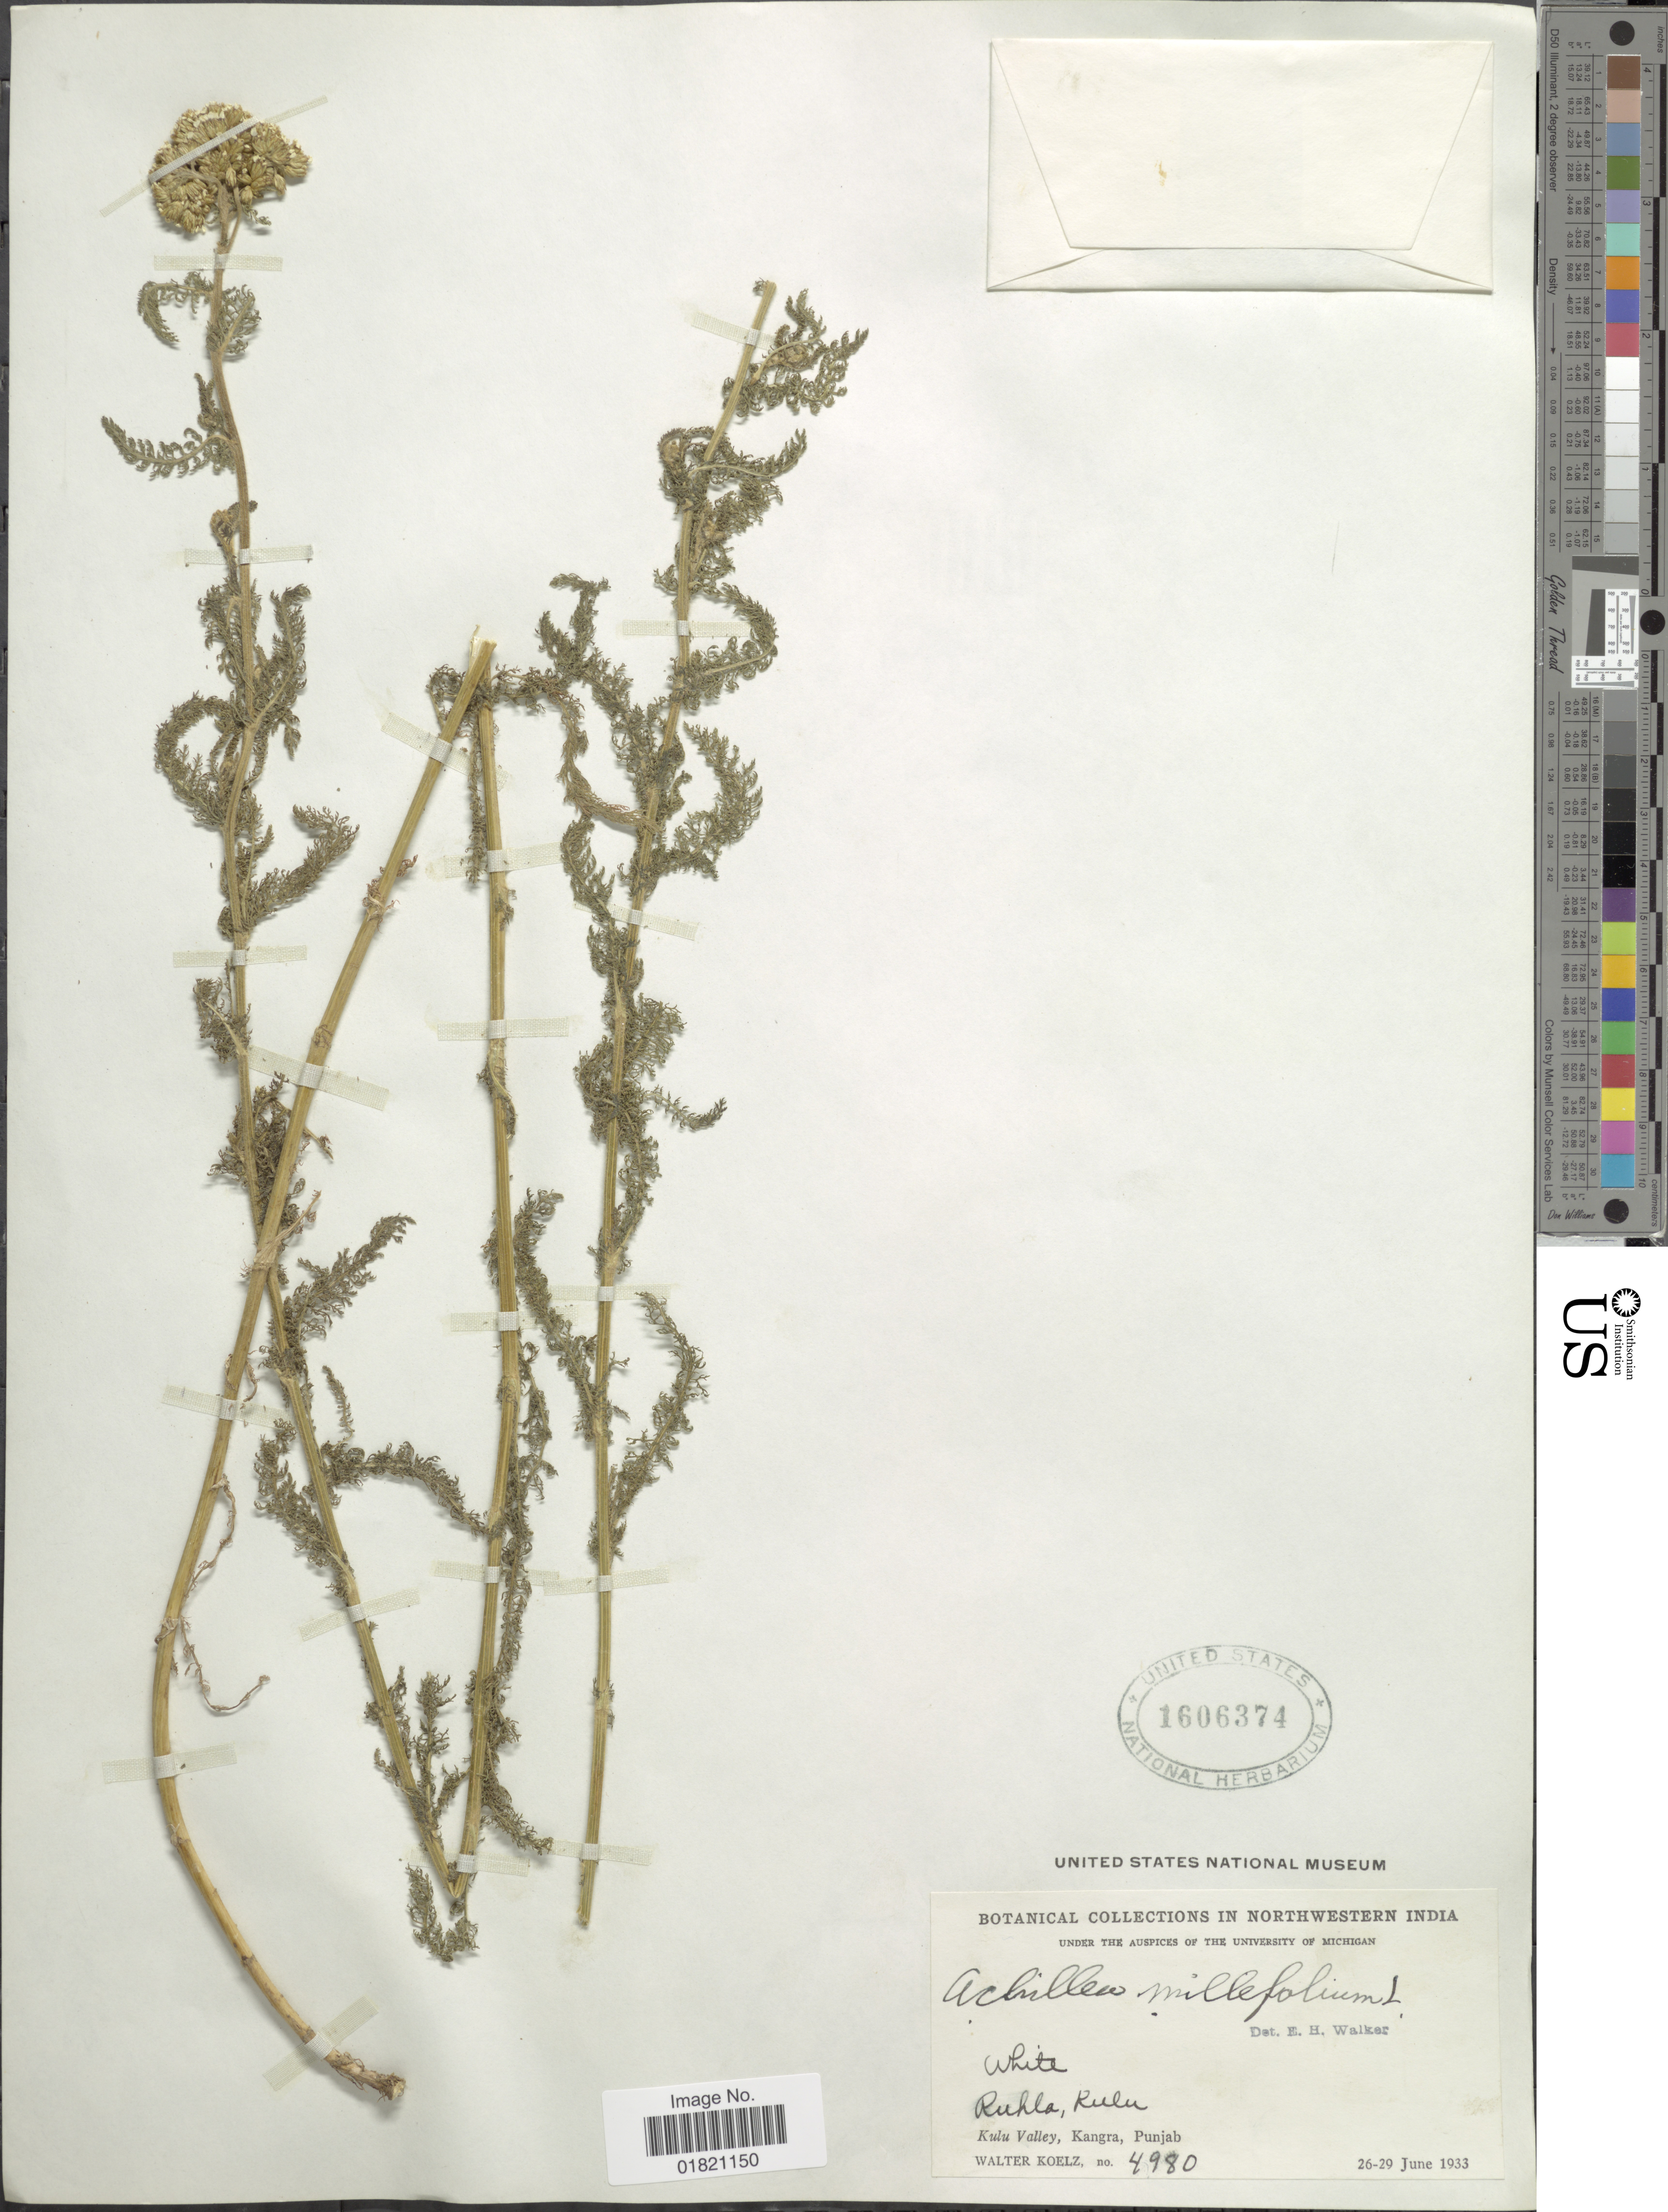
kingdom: Plantae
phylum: Tracheophyta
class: Magnoliopsida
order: Asterales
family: Asteraceae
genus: Achillea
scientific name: Achillea millefolium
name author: L.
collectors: W. N. Koelz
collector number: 4980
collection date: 1933-06-26/1933-06-29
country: India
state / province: Himachal Pradesh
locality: Northwestern India. Ruhla, Kulu. Kulu Valley, Kangra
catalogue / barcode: US 1606374